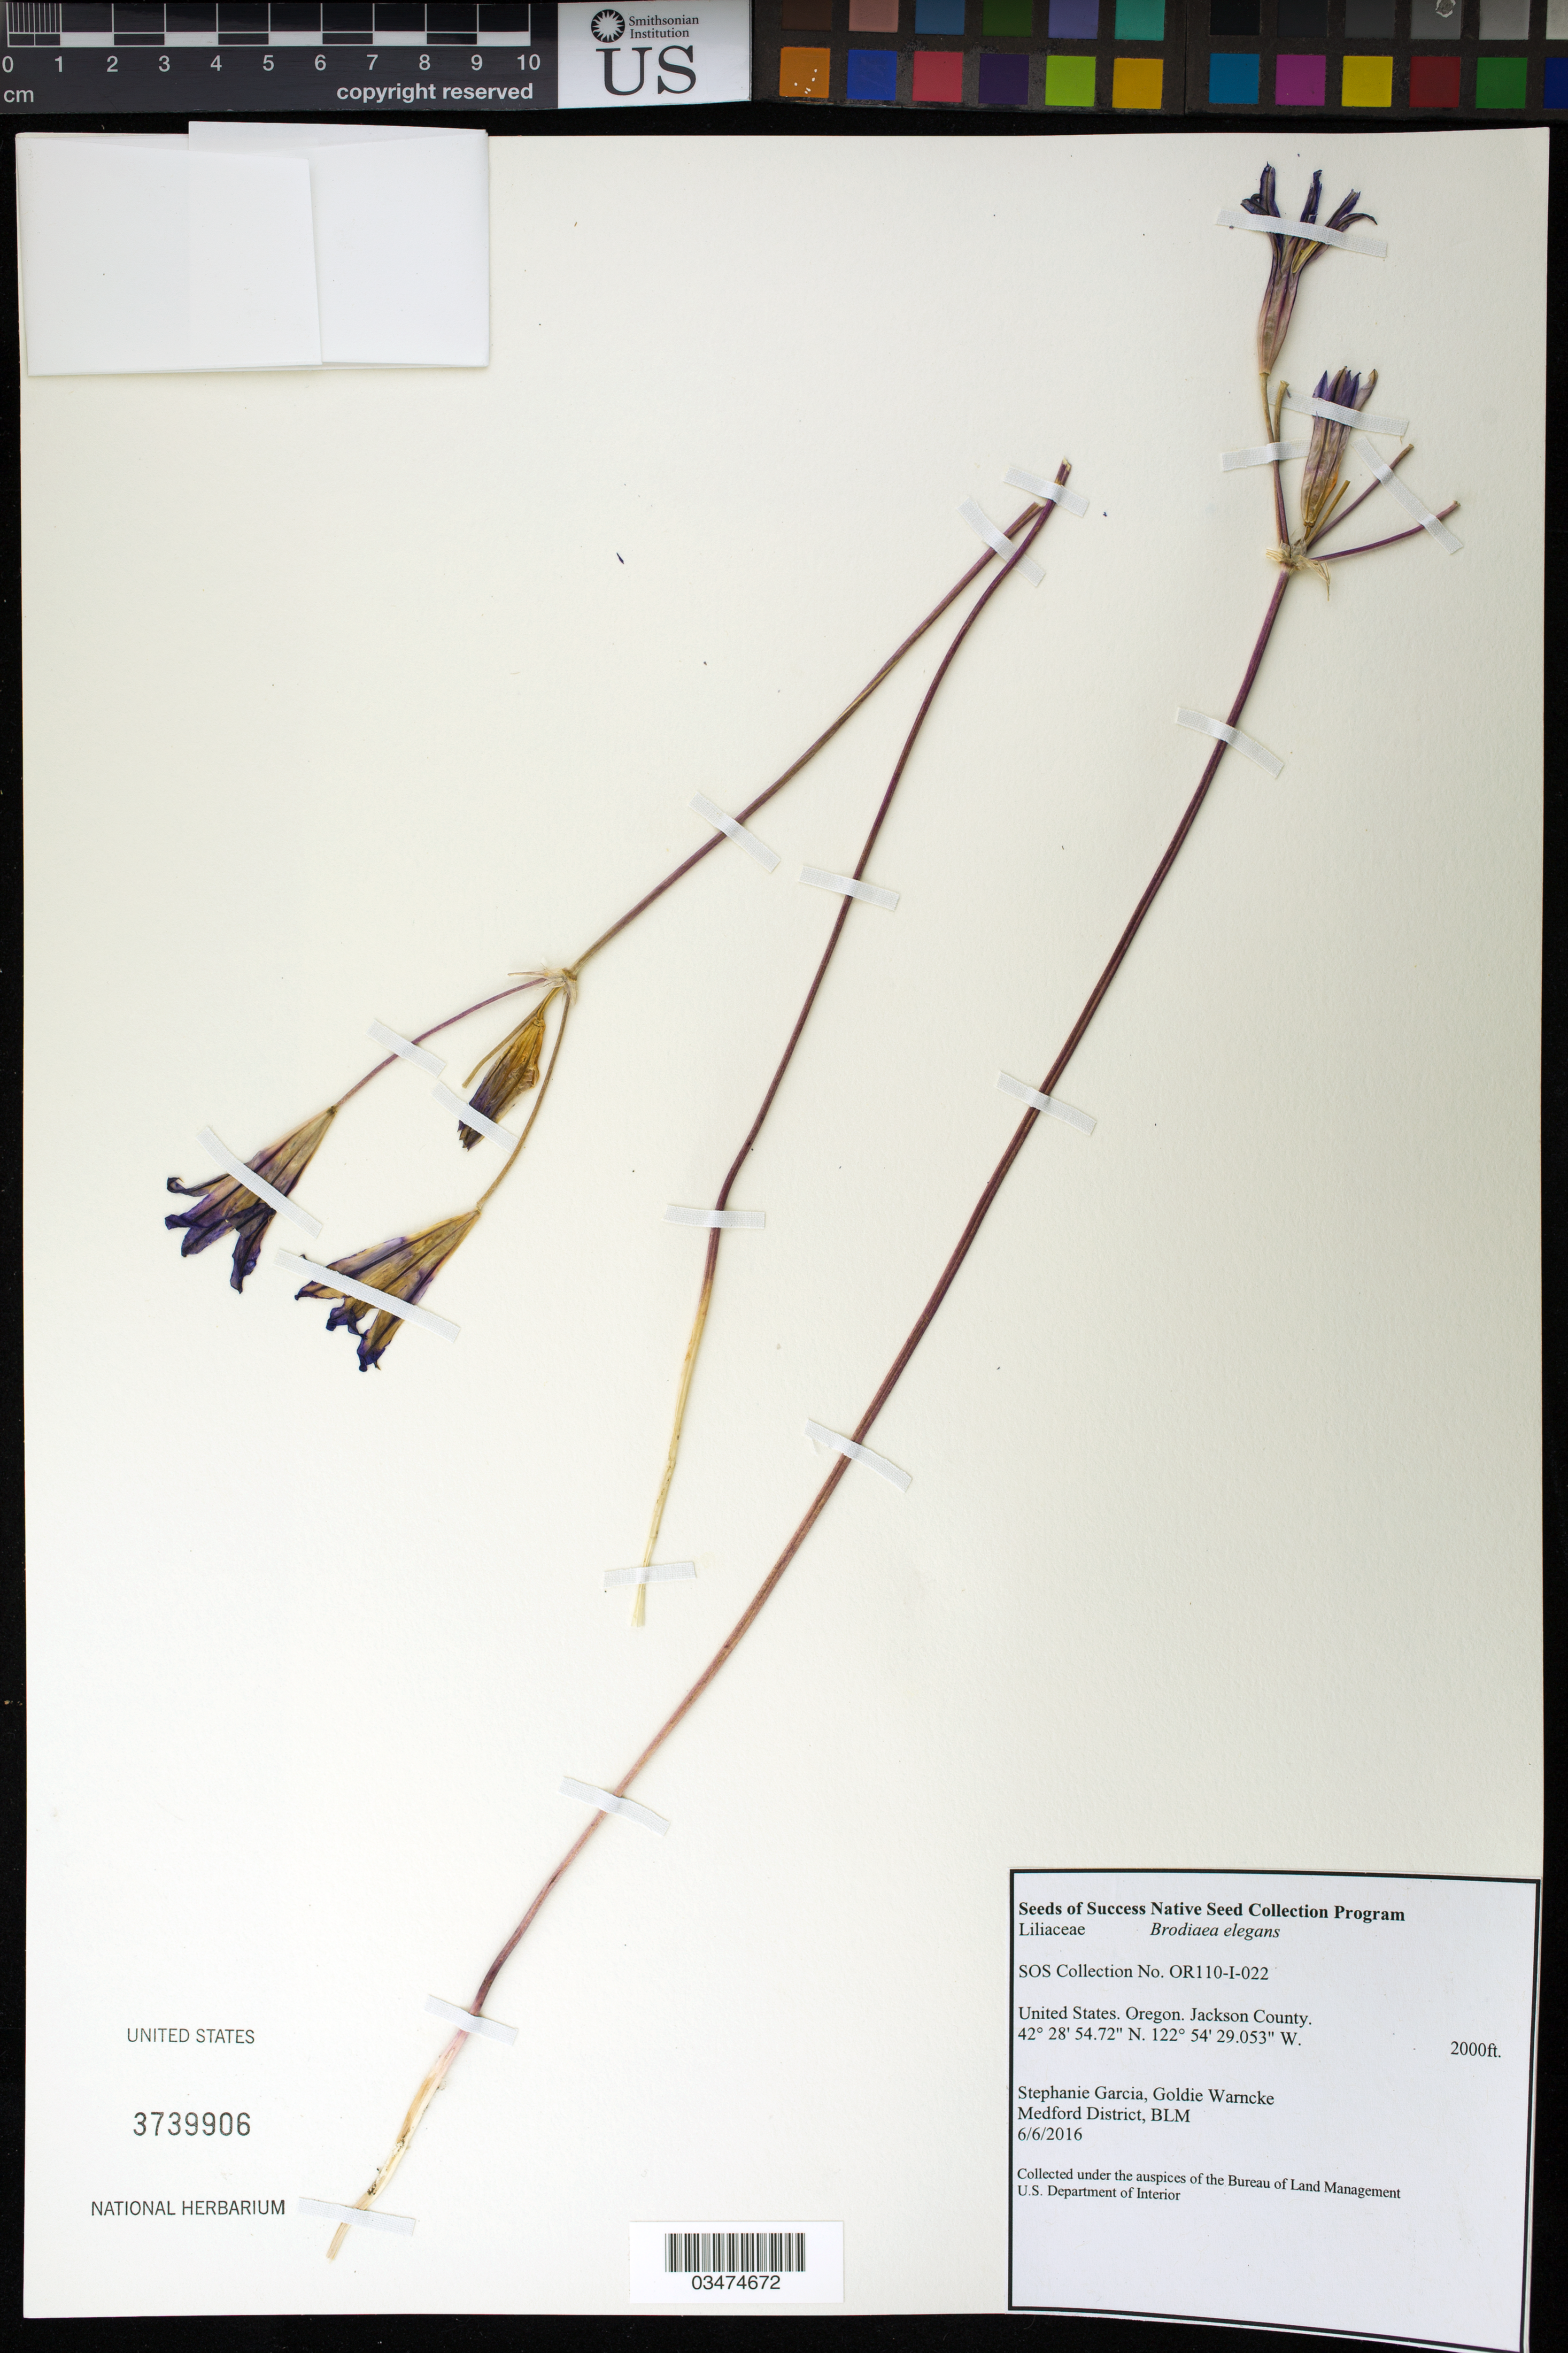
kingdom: Plantae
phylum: Tracheophyta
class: Liliopsida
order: Asparagales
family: Asparagaceae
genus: Brodiaea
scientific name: Brodiaea elegans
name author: Hoover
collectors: S. Garcia & G. Warncke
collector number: OR110-I-022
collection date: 2016-06-06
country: United States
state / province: Oregon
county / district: Jackson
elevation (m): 610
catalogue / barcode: US 3739906